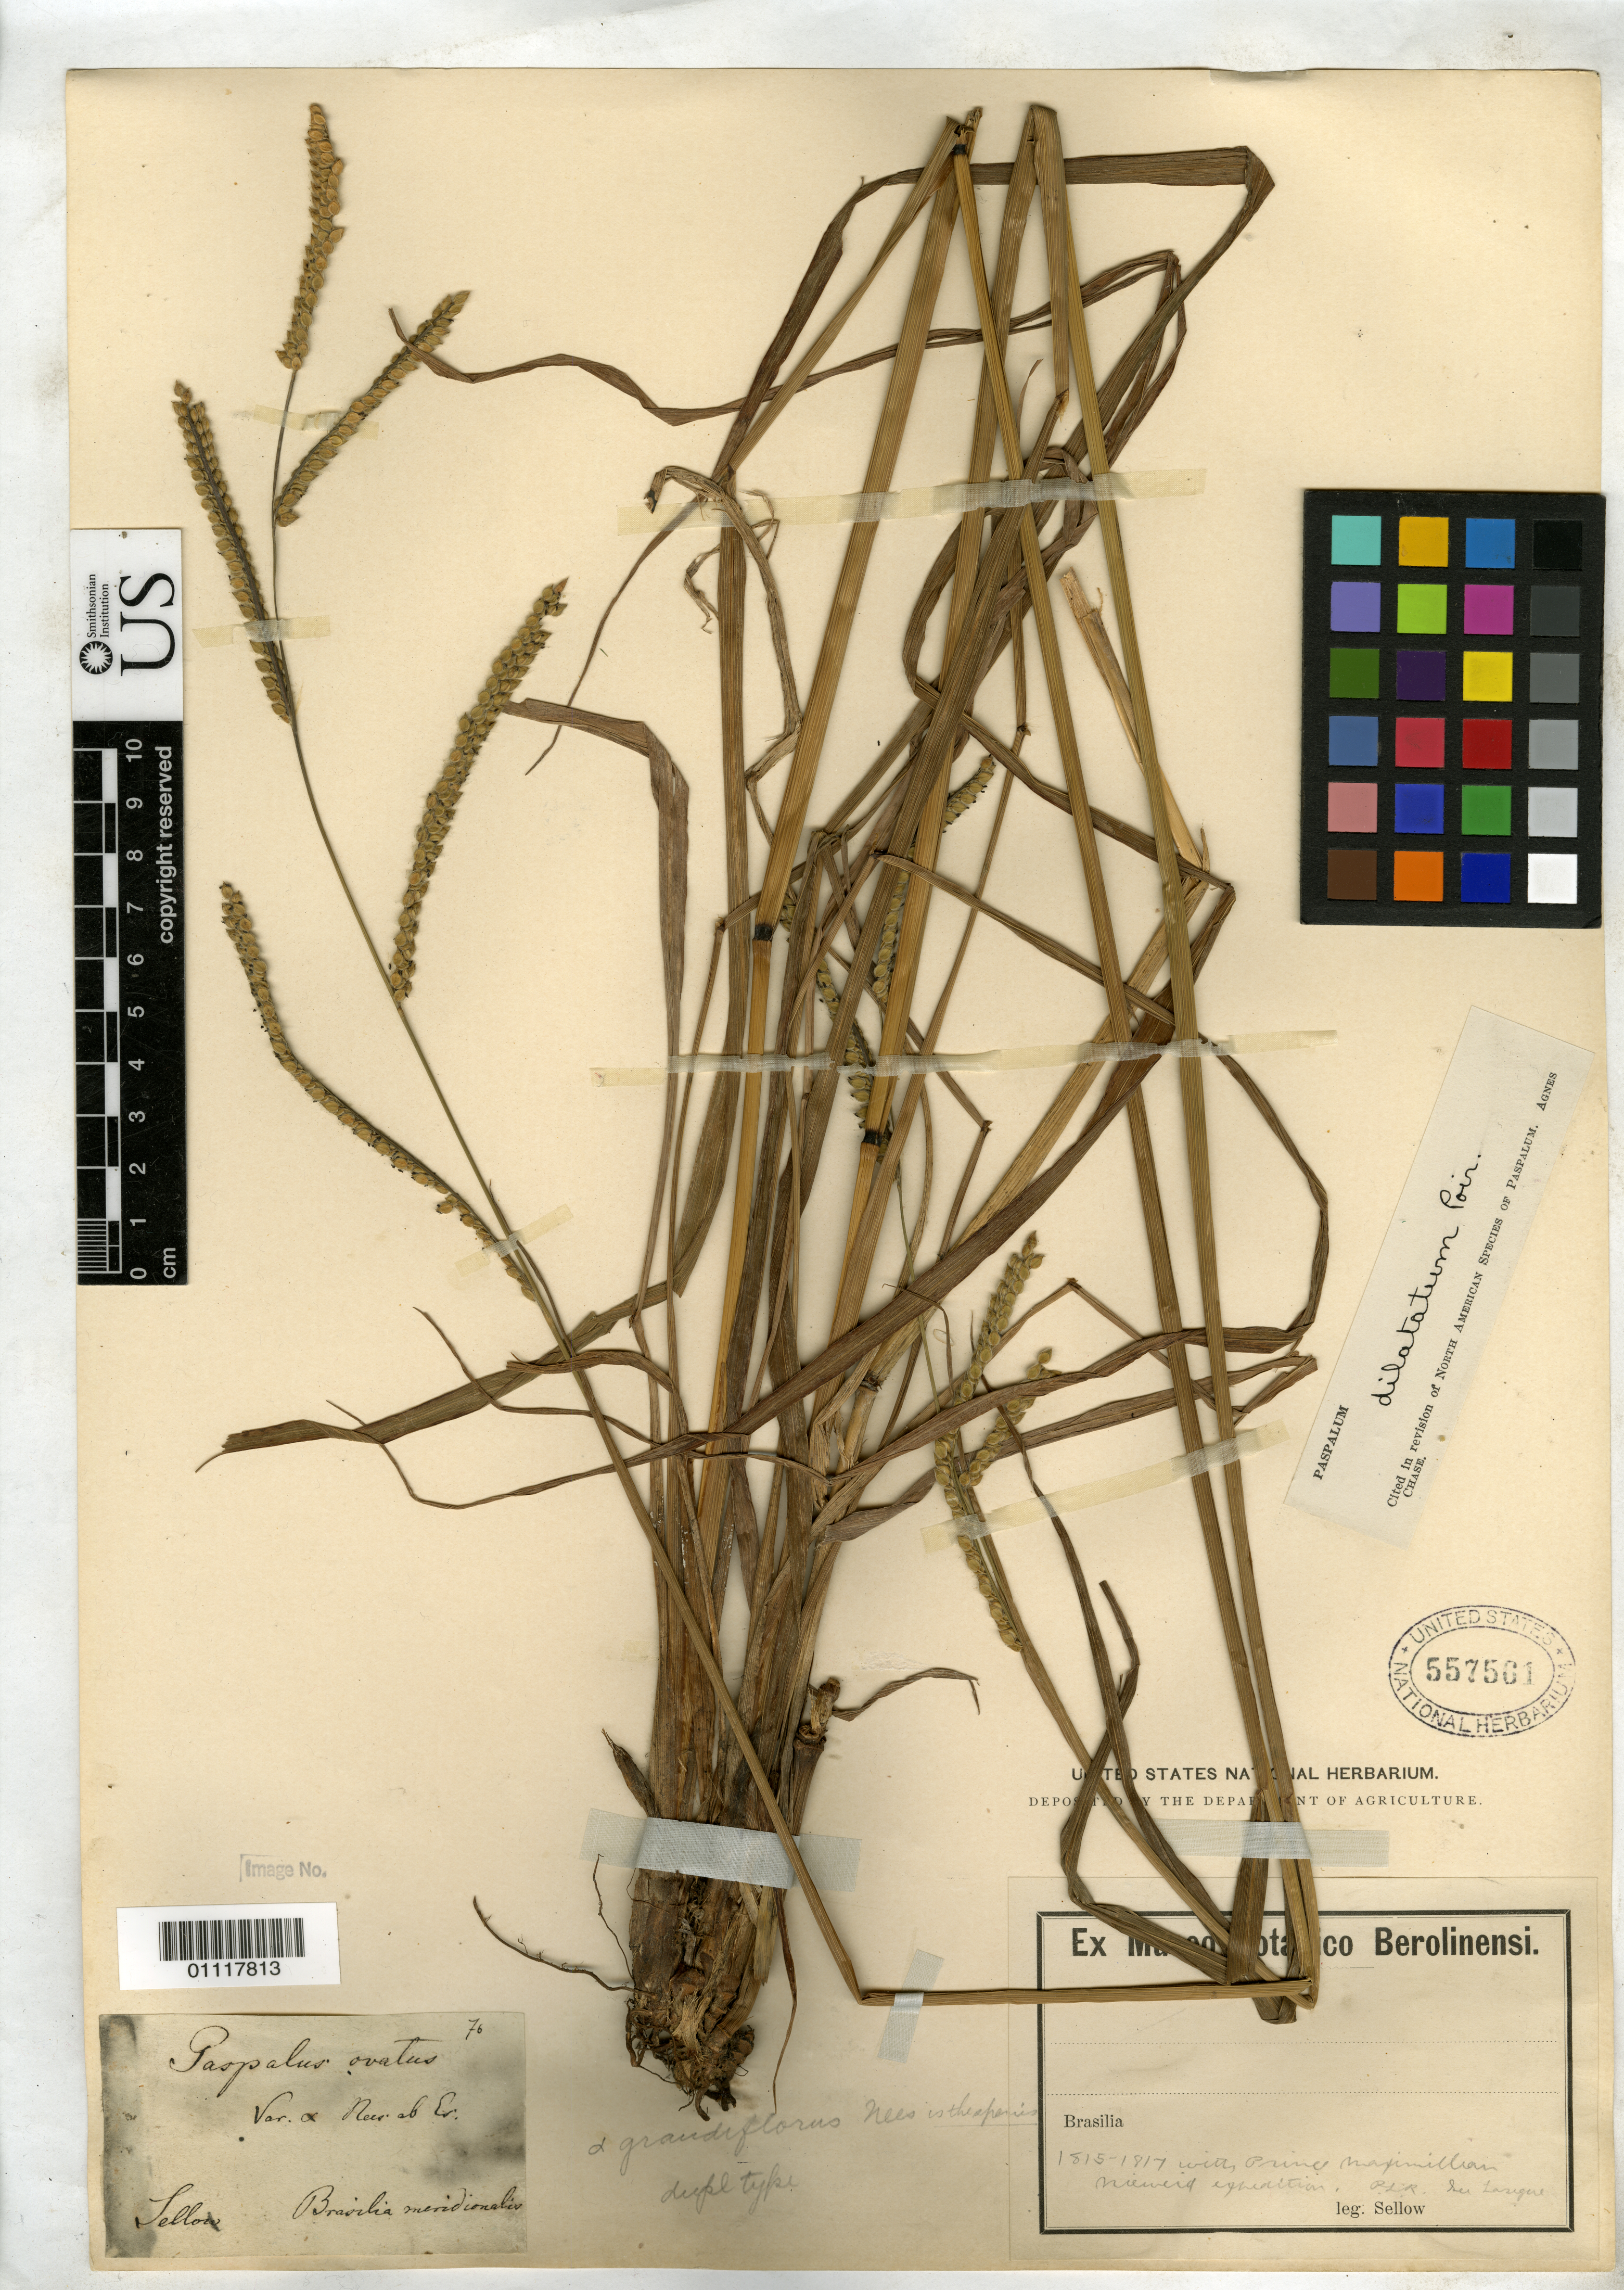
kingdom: Plantae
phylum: Tracheophyta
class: Liliopsida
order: Poales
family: Poaceae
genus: Paspalum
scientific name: Paspalum ovatum var. grandiflorum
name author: Nees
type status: Type Collection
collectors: F. Sellow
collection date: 1815/1817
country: Brazil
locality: Brasilia meridionalis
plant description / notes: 1815 - 1817 with Prince Maximillian Neuweid expedition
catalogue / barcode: US 557561